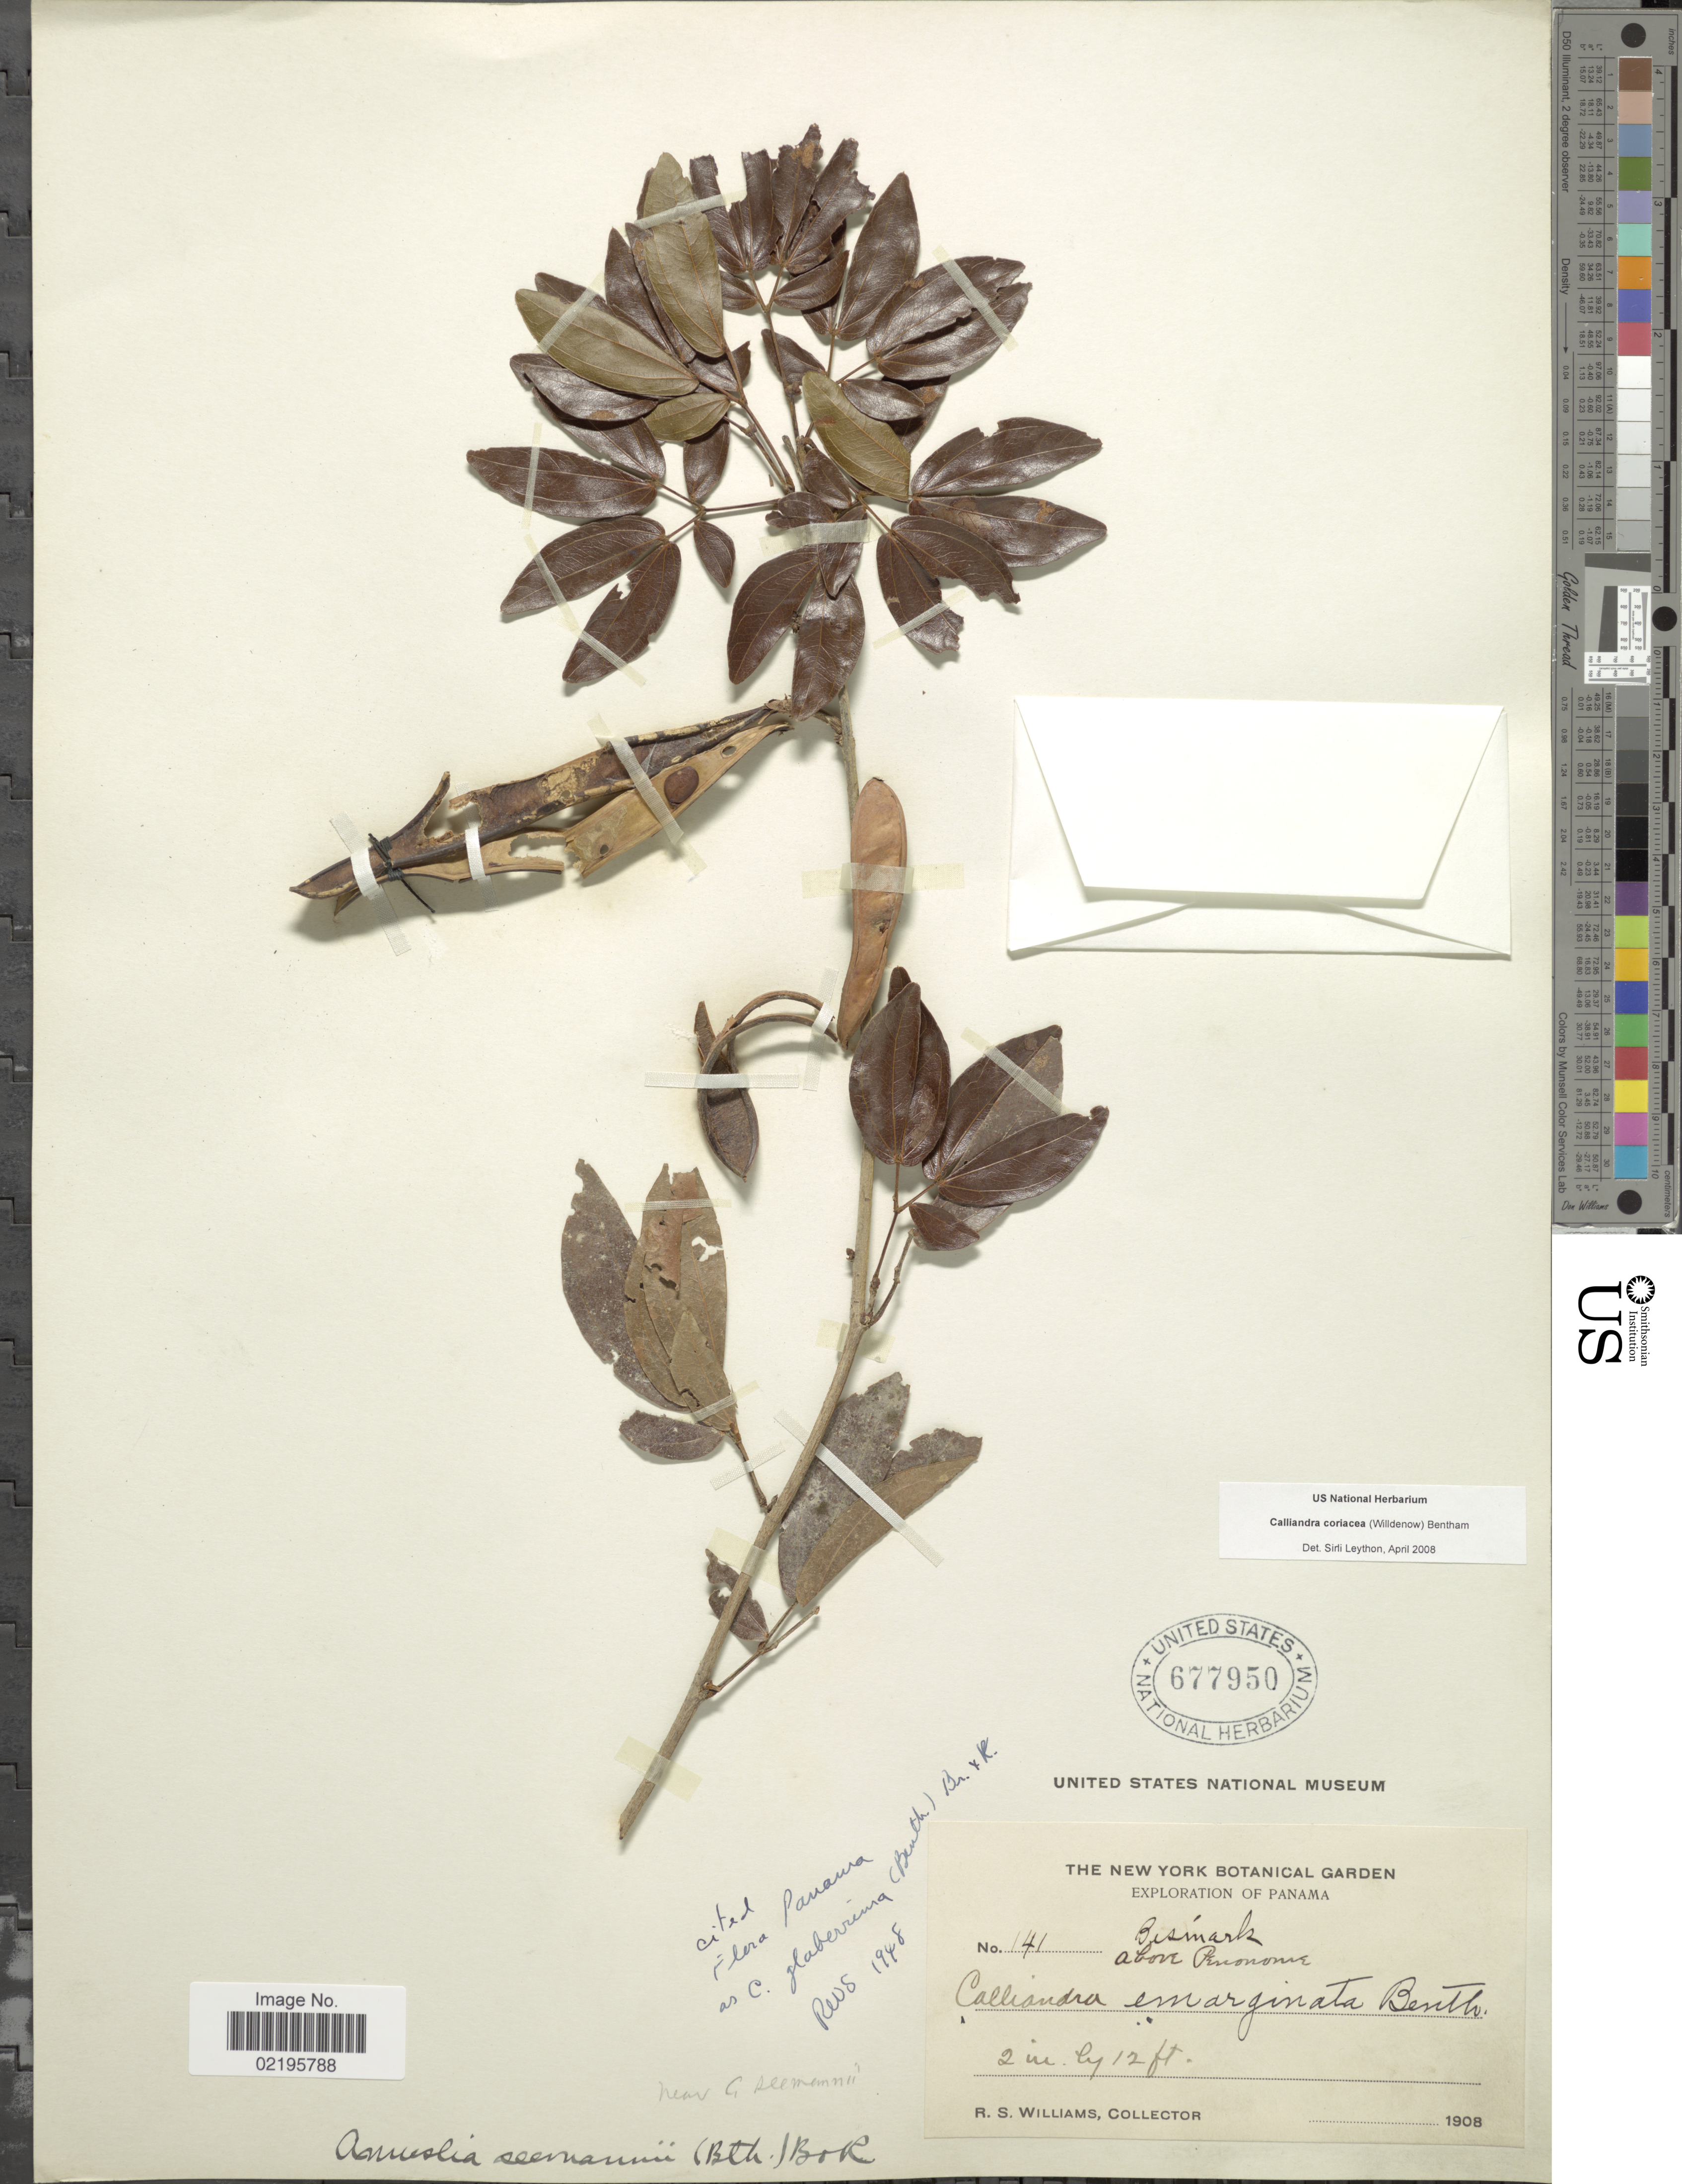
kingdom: Plantae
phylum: Tracheophyta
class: Magnoliopsida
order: Fabales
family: Fabaceae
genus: Calliandra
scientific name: Calliandra coriacea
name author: (Humb. & Bonpl. ex Willd.) Benth.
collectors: R. S. Williams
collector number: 141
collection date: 1908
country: Panama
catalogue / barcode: US 677950